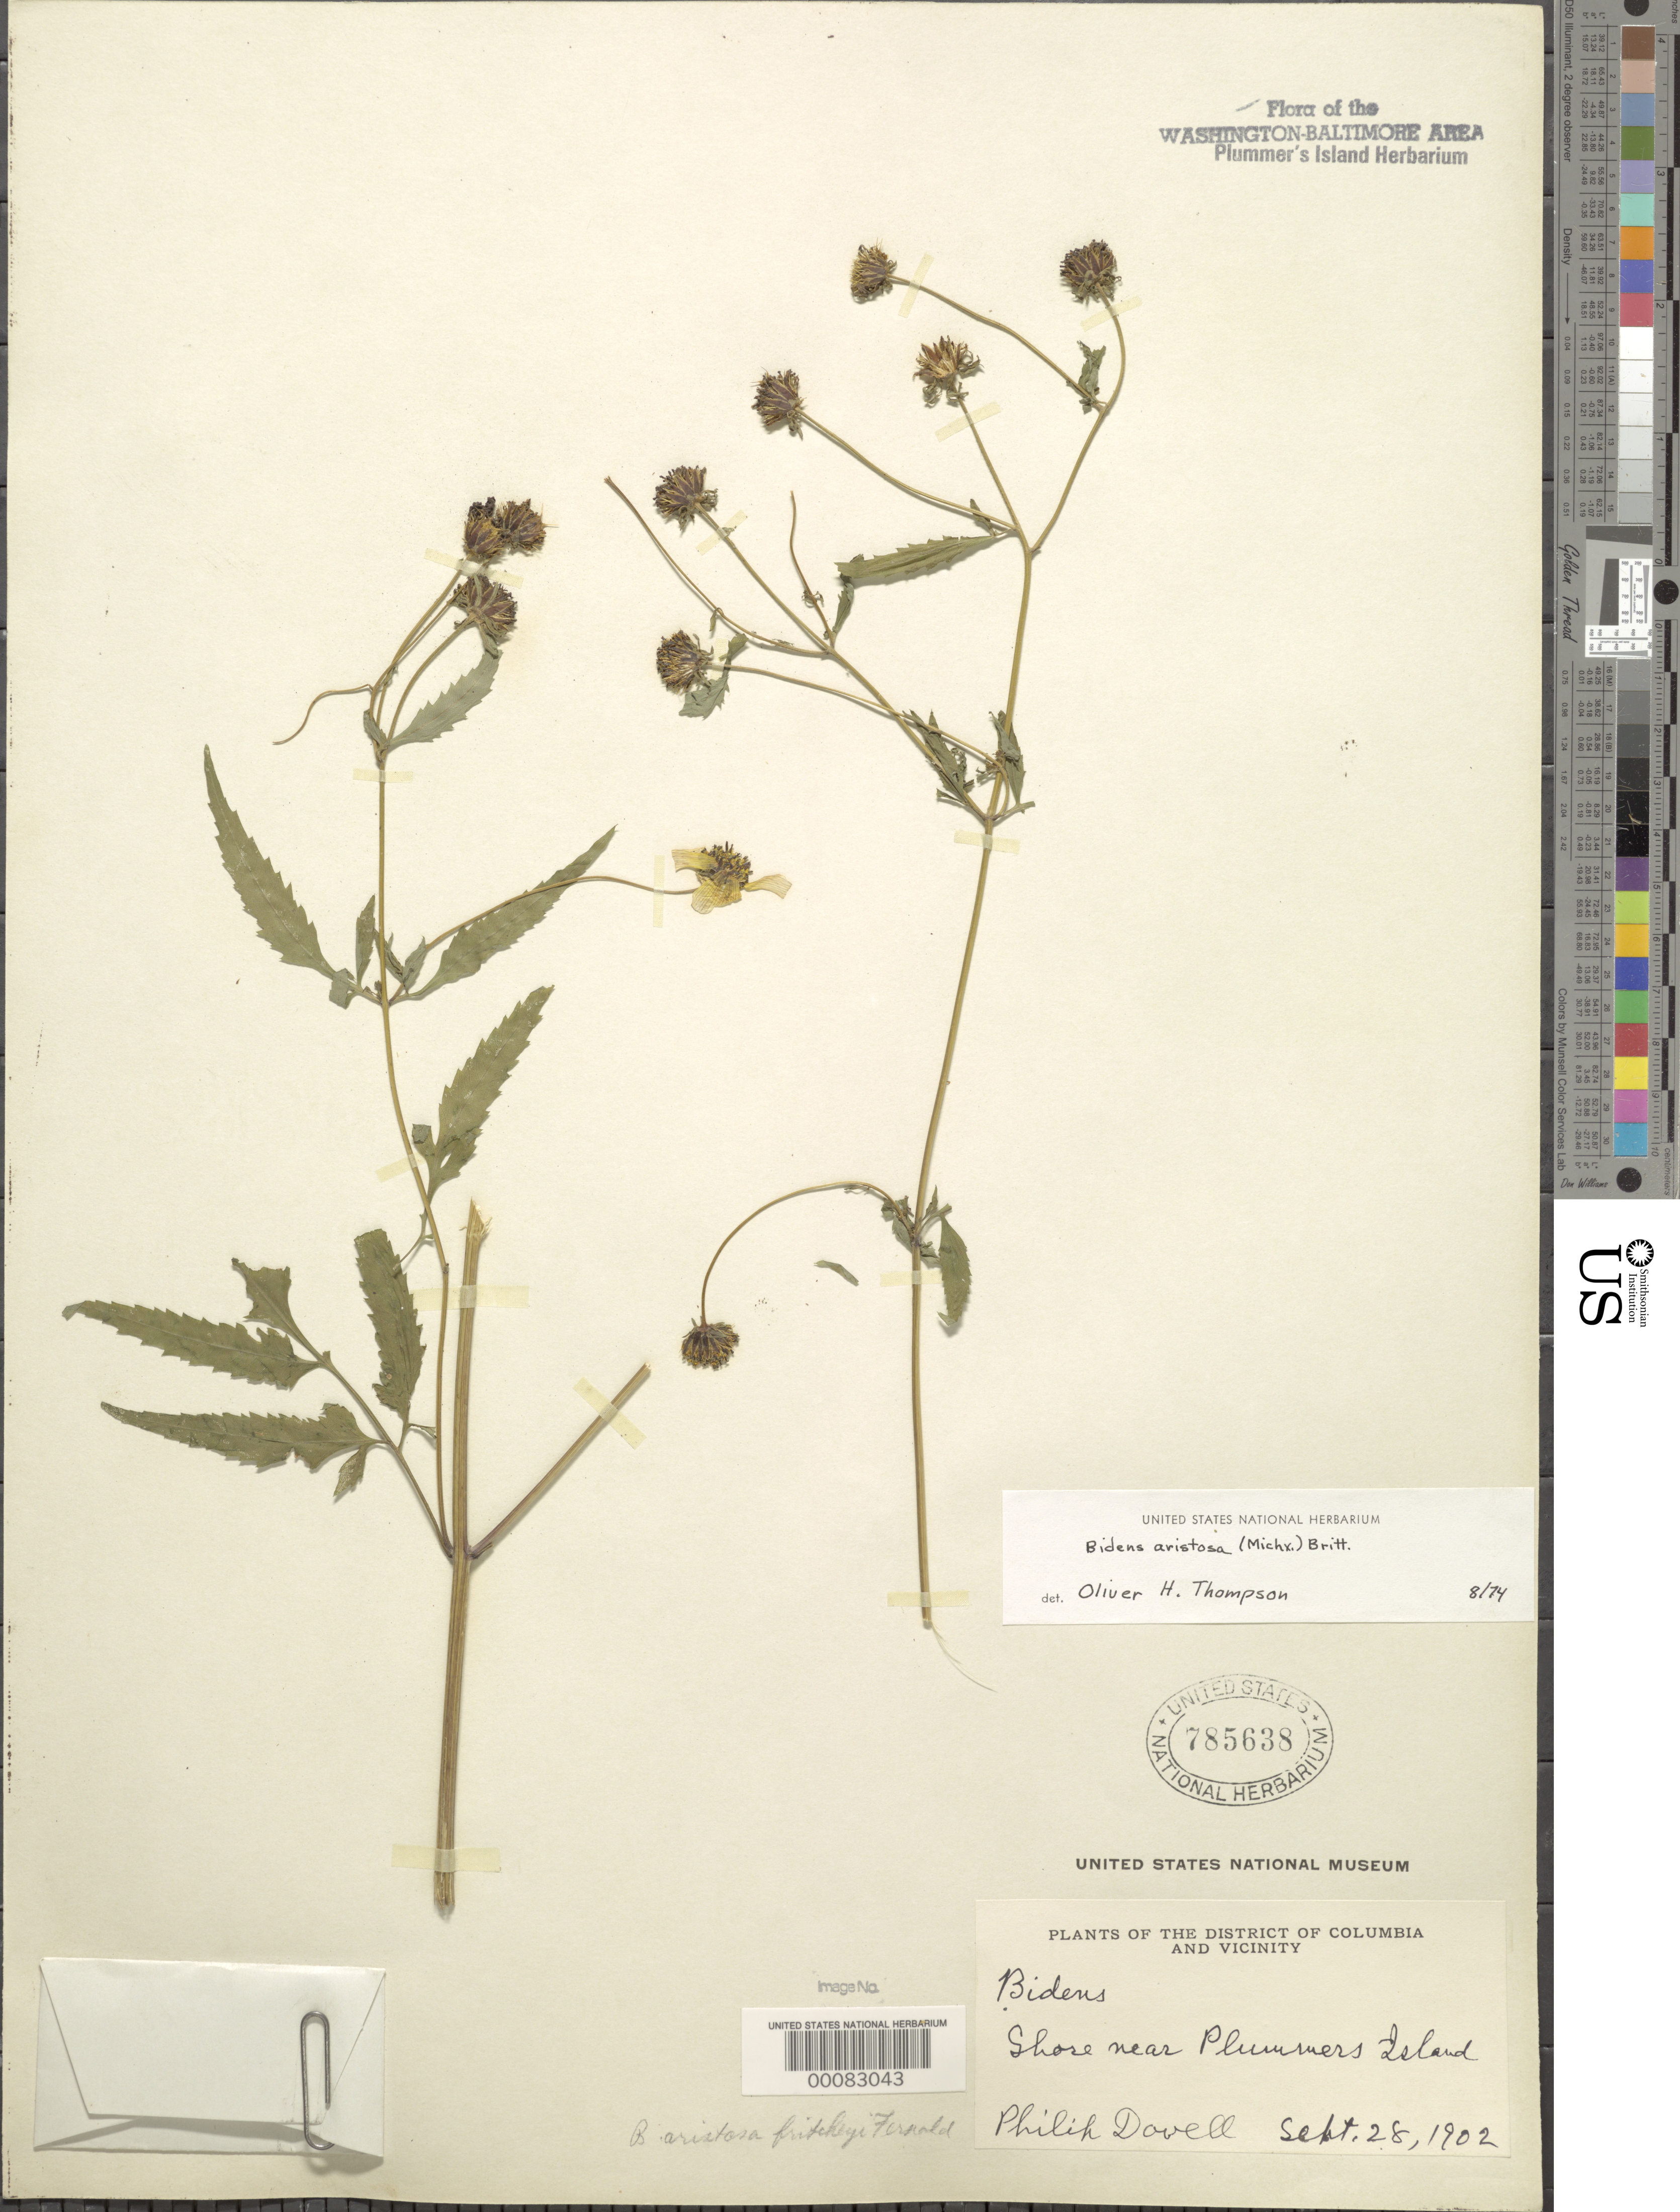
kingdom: Plantae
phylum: Tracheophyta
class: Magnoliopsida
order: Asterales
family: Asteraceae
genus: Bidens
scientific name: Bidens aristosa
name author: (Michx.) Britton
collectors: P. Dowell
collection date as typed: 28 Sep 1902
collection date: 1902-09-28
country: United States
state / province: Maryland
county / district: Montgomery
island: Plummers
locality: Plummers Island, near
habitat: Shore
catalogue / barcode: US 785638